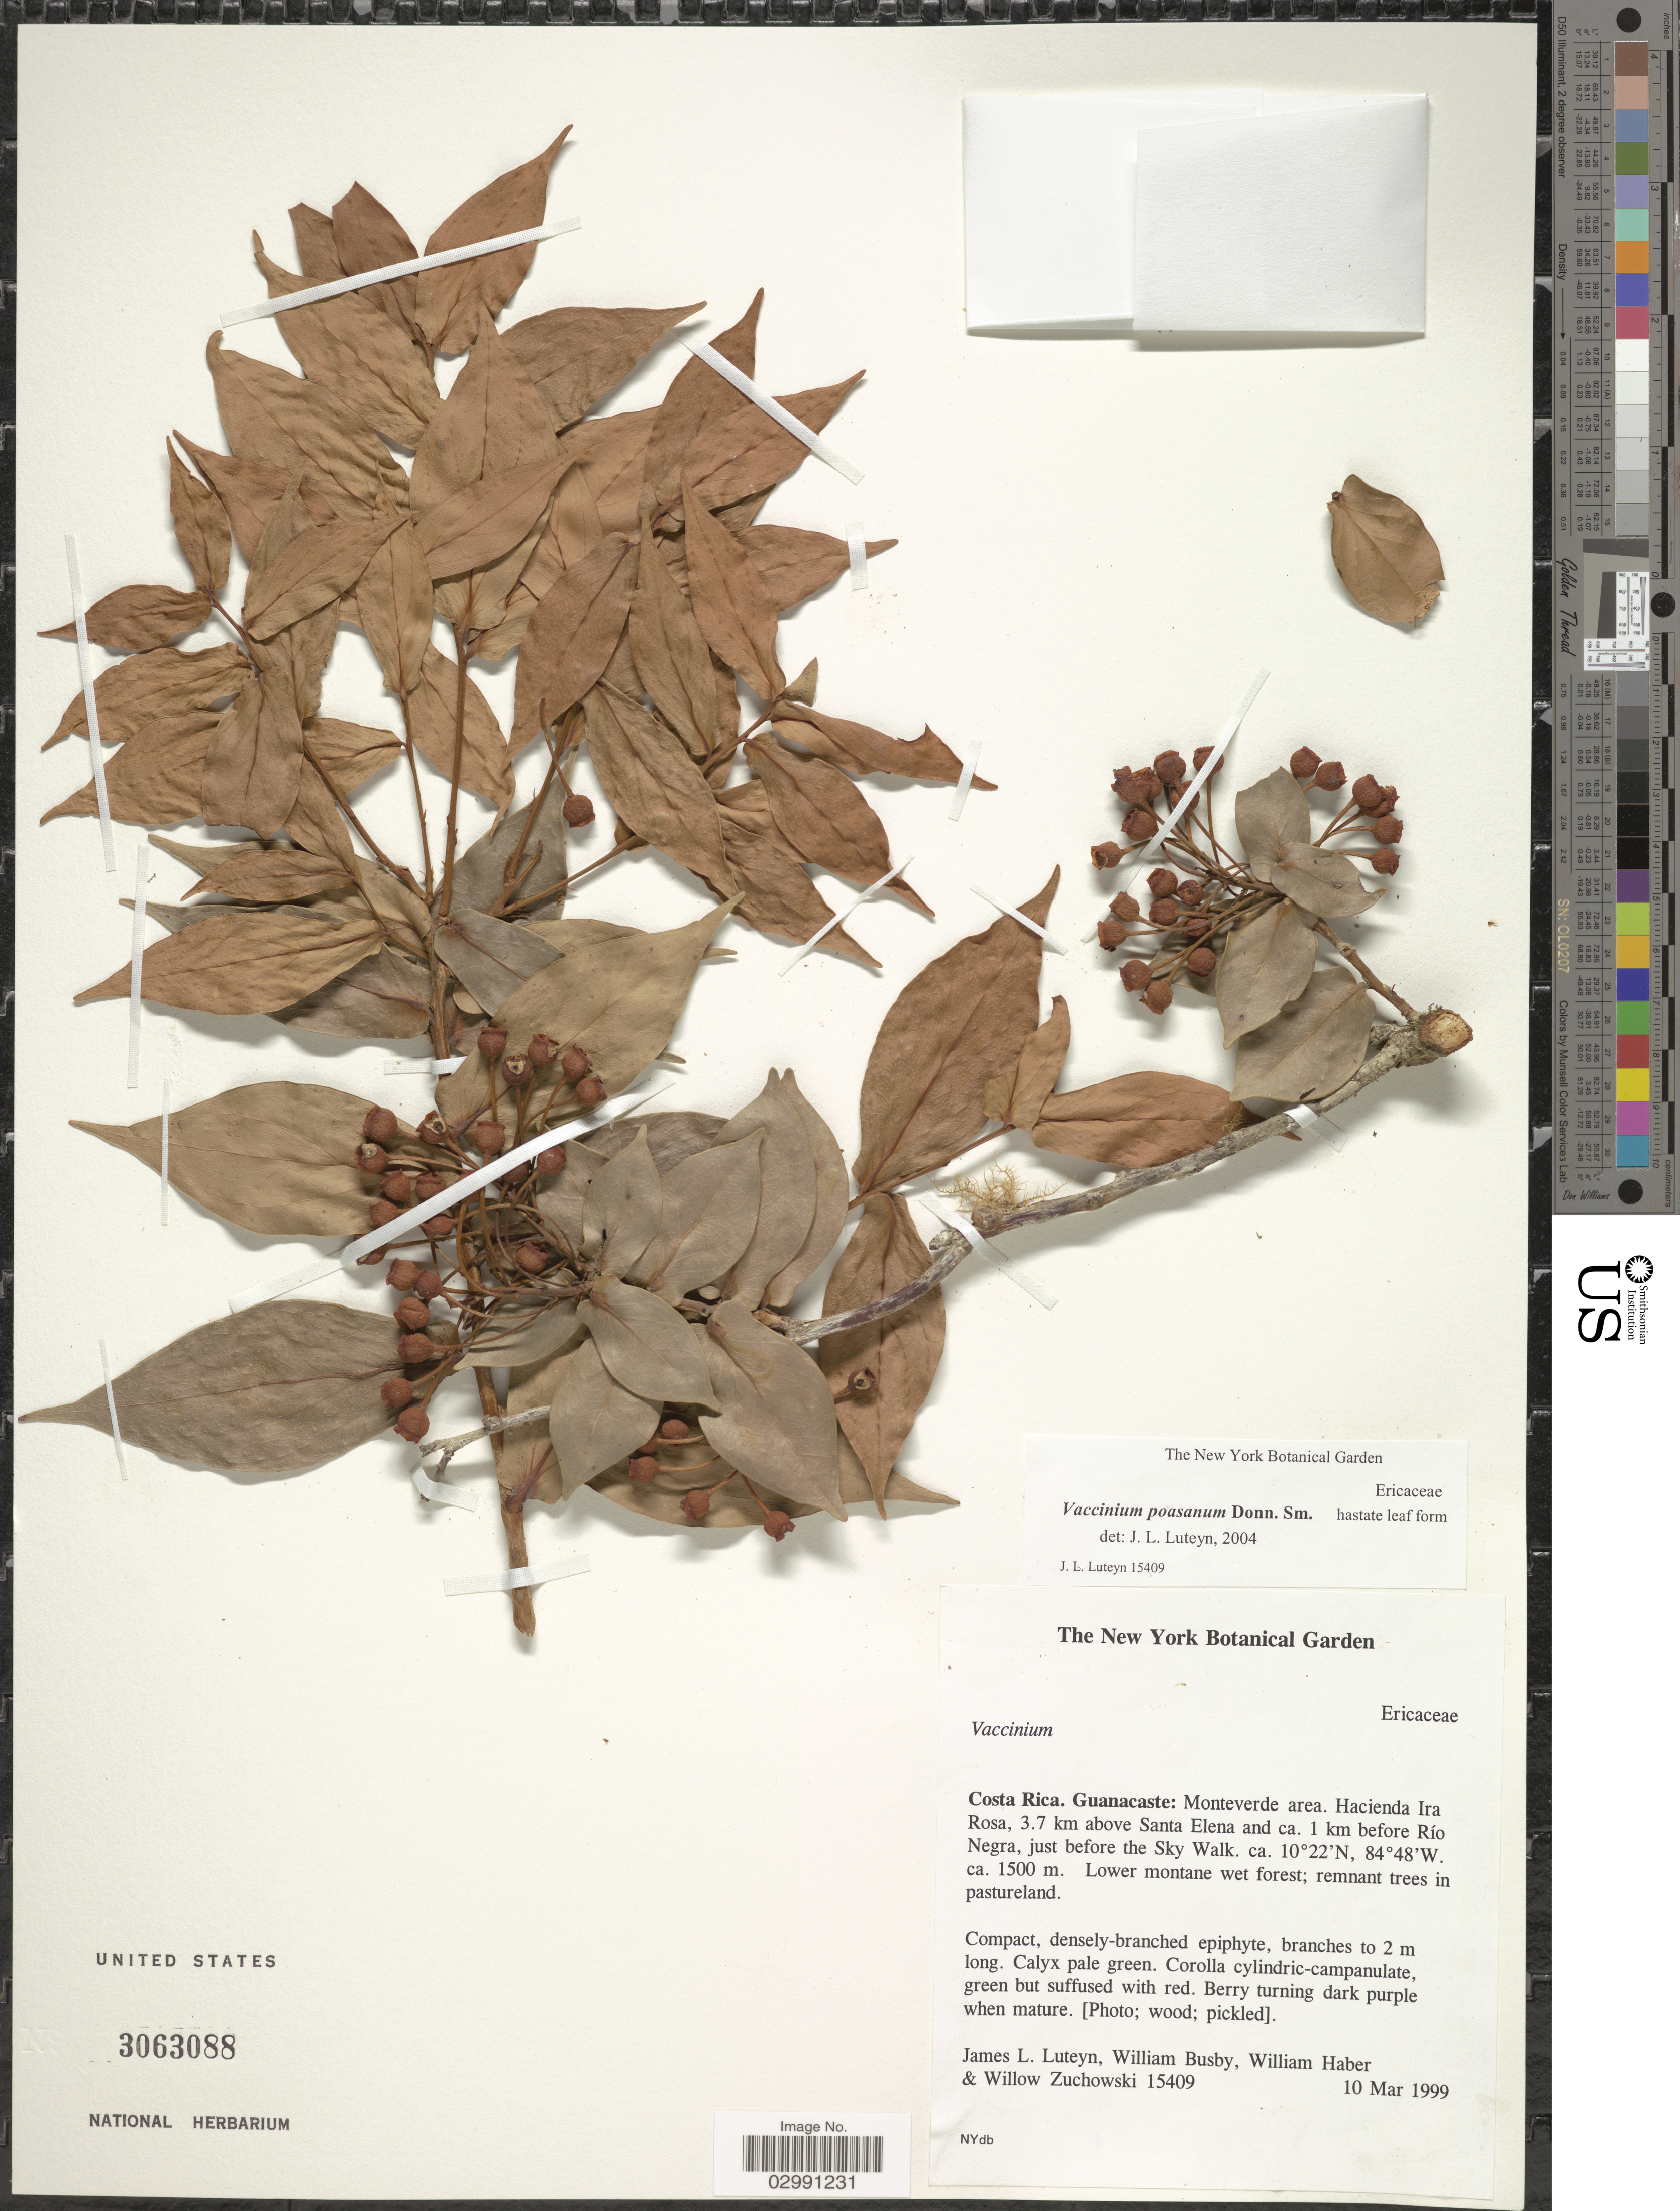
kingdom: Plantae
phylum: Tracheophyta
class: Magnoliopsida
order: Ericales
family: Ericaceae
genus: Vaccinium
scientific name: Vaccinium poasanum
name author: Donn. Sm.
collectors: J. L. Luteyn, W. Busby, W. Haber & W. Zuchowski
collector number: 15409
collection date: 1999-03-10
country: Costa Rica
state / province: Guanacaste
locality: Monteverde area. Hacienda Ira Rosa, 3.7 km above Santa Elena and ca. 1 km before Río Negra, just before the Sky Walk.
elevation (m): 1500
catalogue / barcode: US 3063088